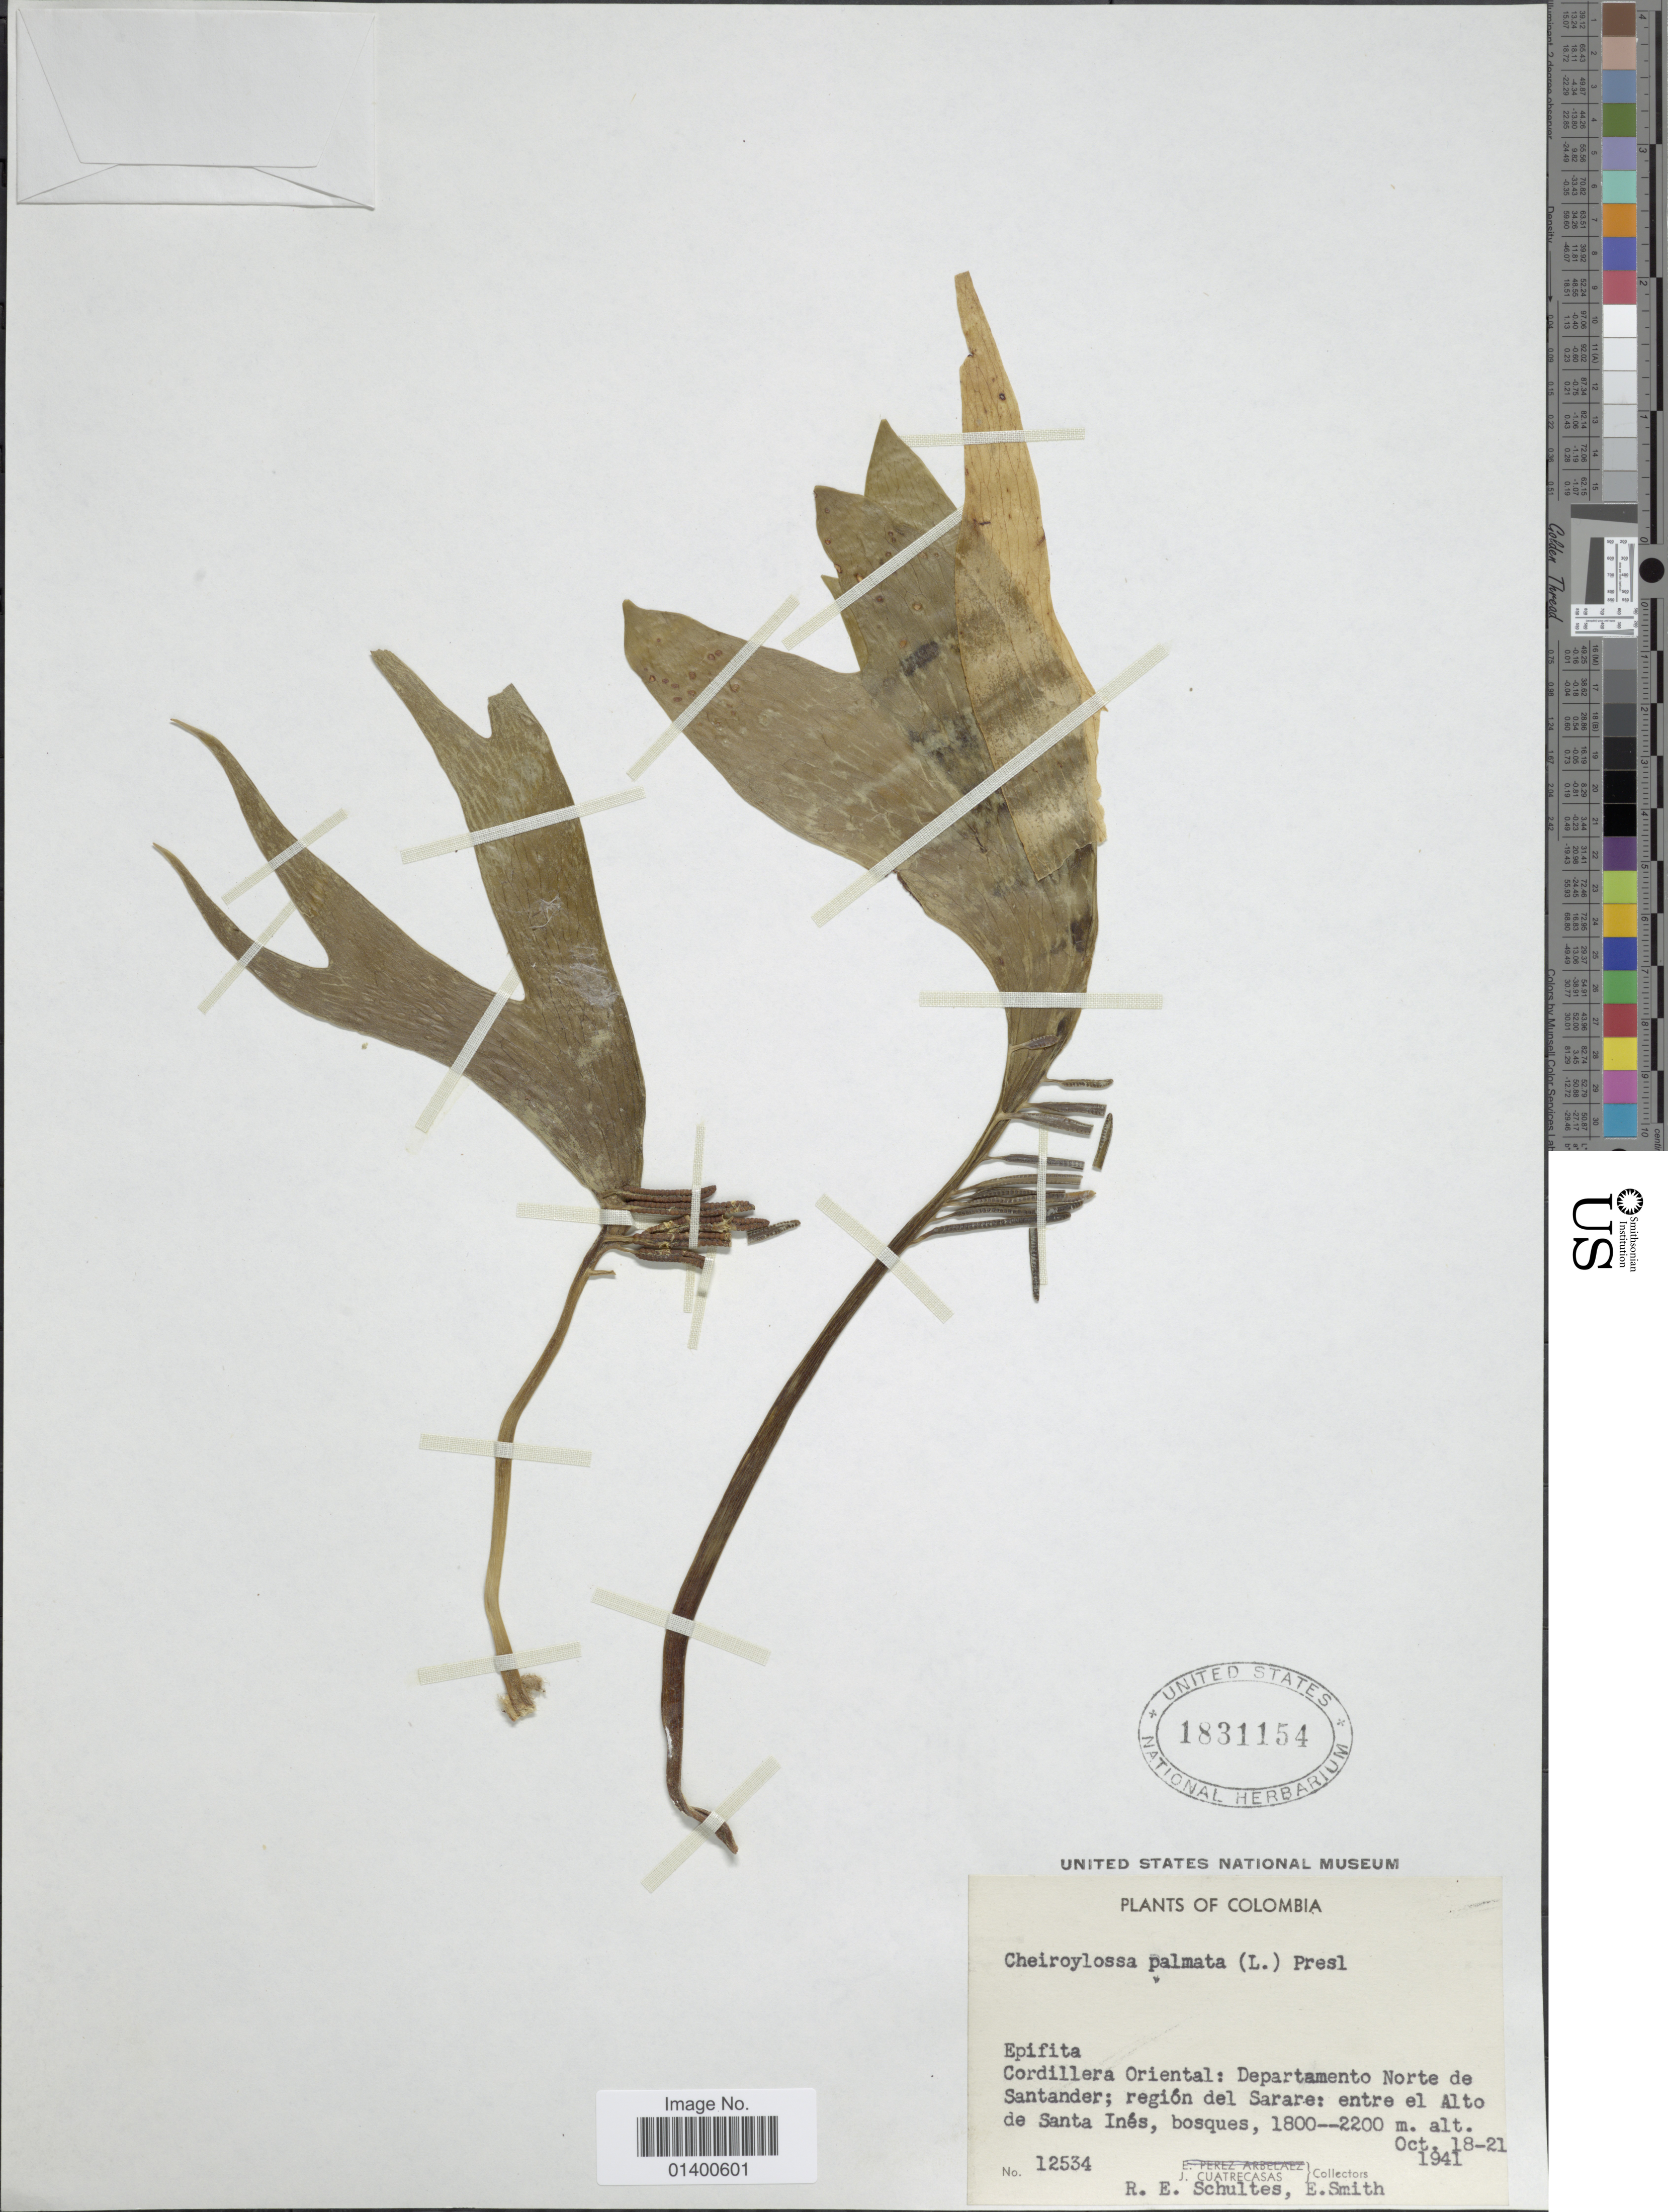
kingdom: Plantae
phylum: Tracheophyta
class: Polypodiopsida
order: Ophioglossales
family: Ophioglossaceae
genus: Cheiroglossa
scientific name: Cheiroglossa palmata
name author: (L.) C. Presl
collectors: J. Cuatrecasas, R. E. Schultes & C. E. Smith Jr.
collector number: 12534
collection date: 1941-10-18/1941-10-21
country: Colombia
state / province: Norte de Santander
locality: Cordillera Oriental: region del Sarare: entre el Alto de Santa Ines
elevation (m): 1800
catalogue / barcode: US 1831154